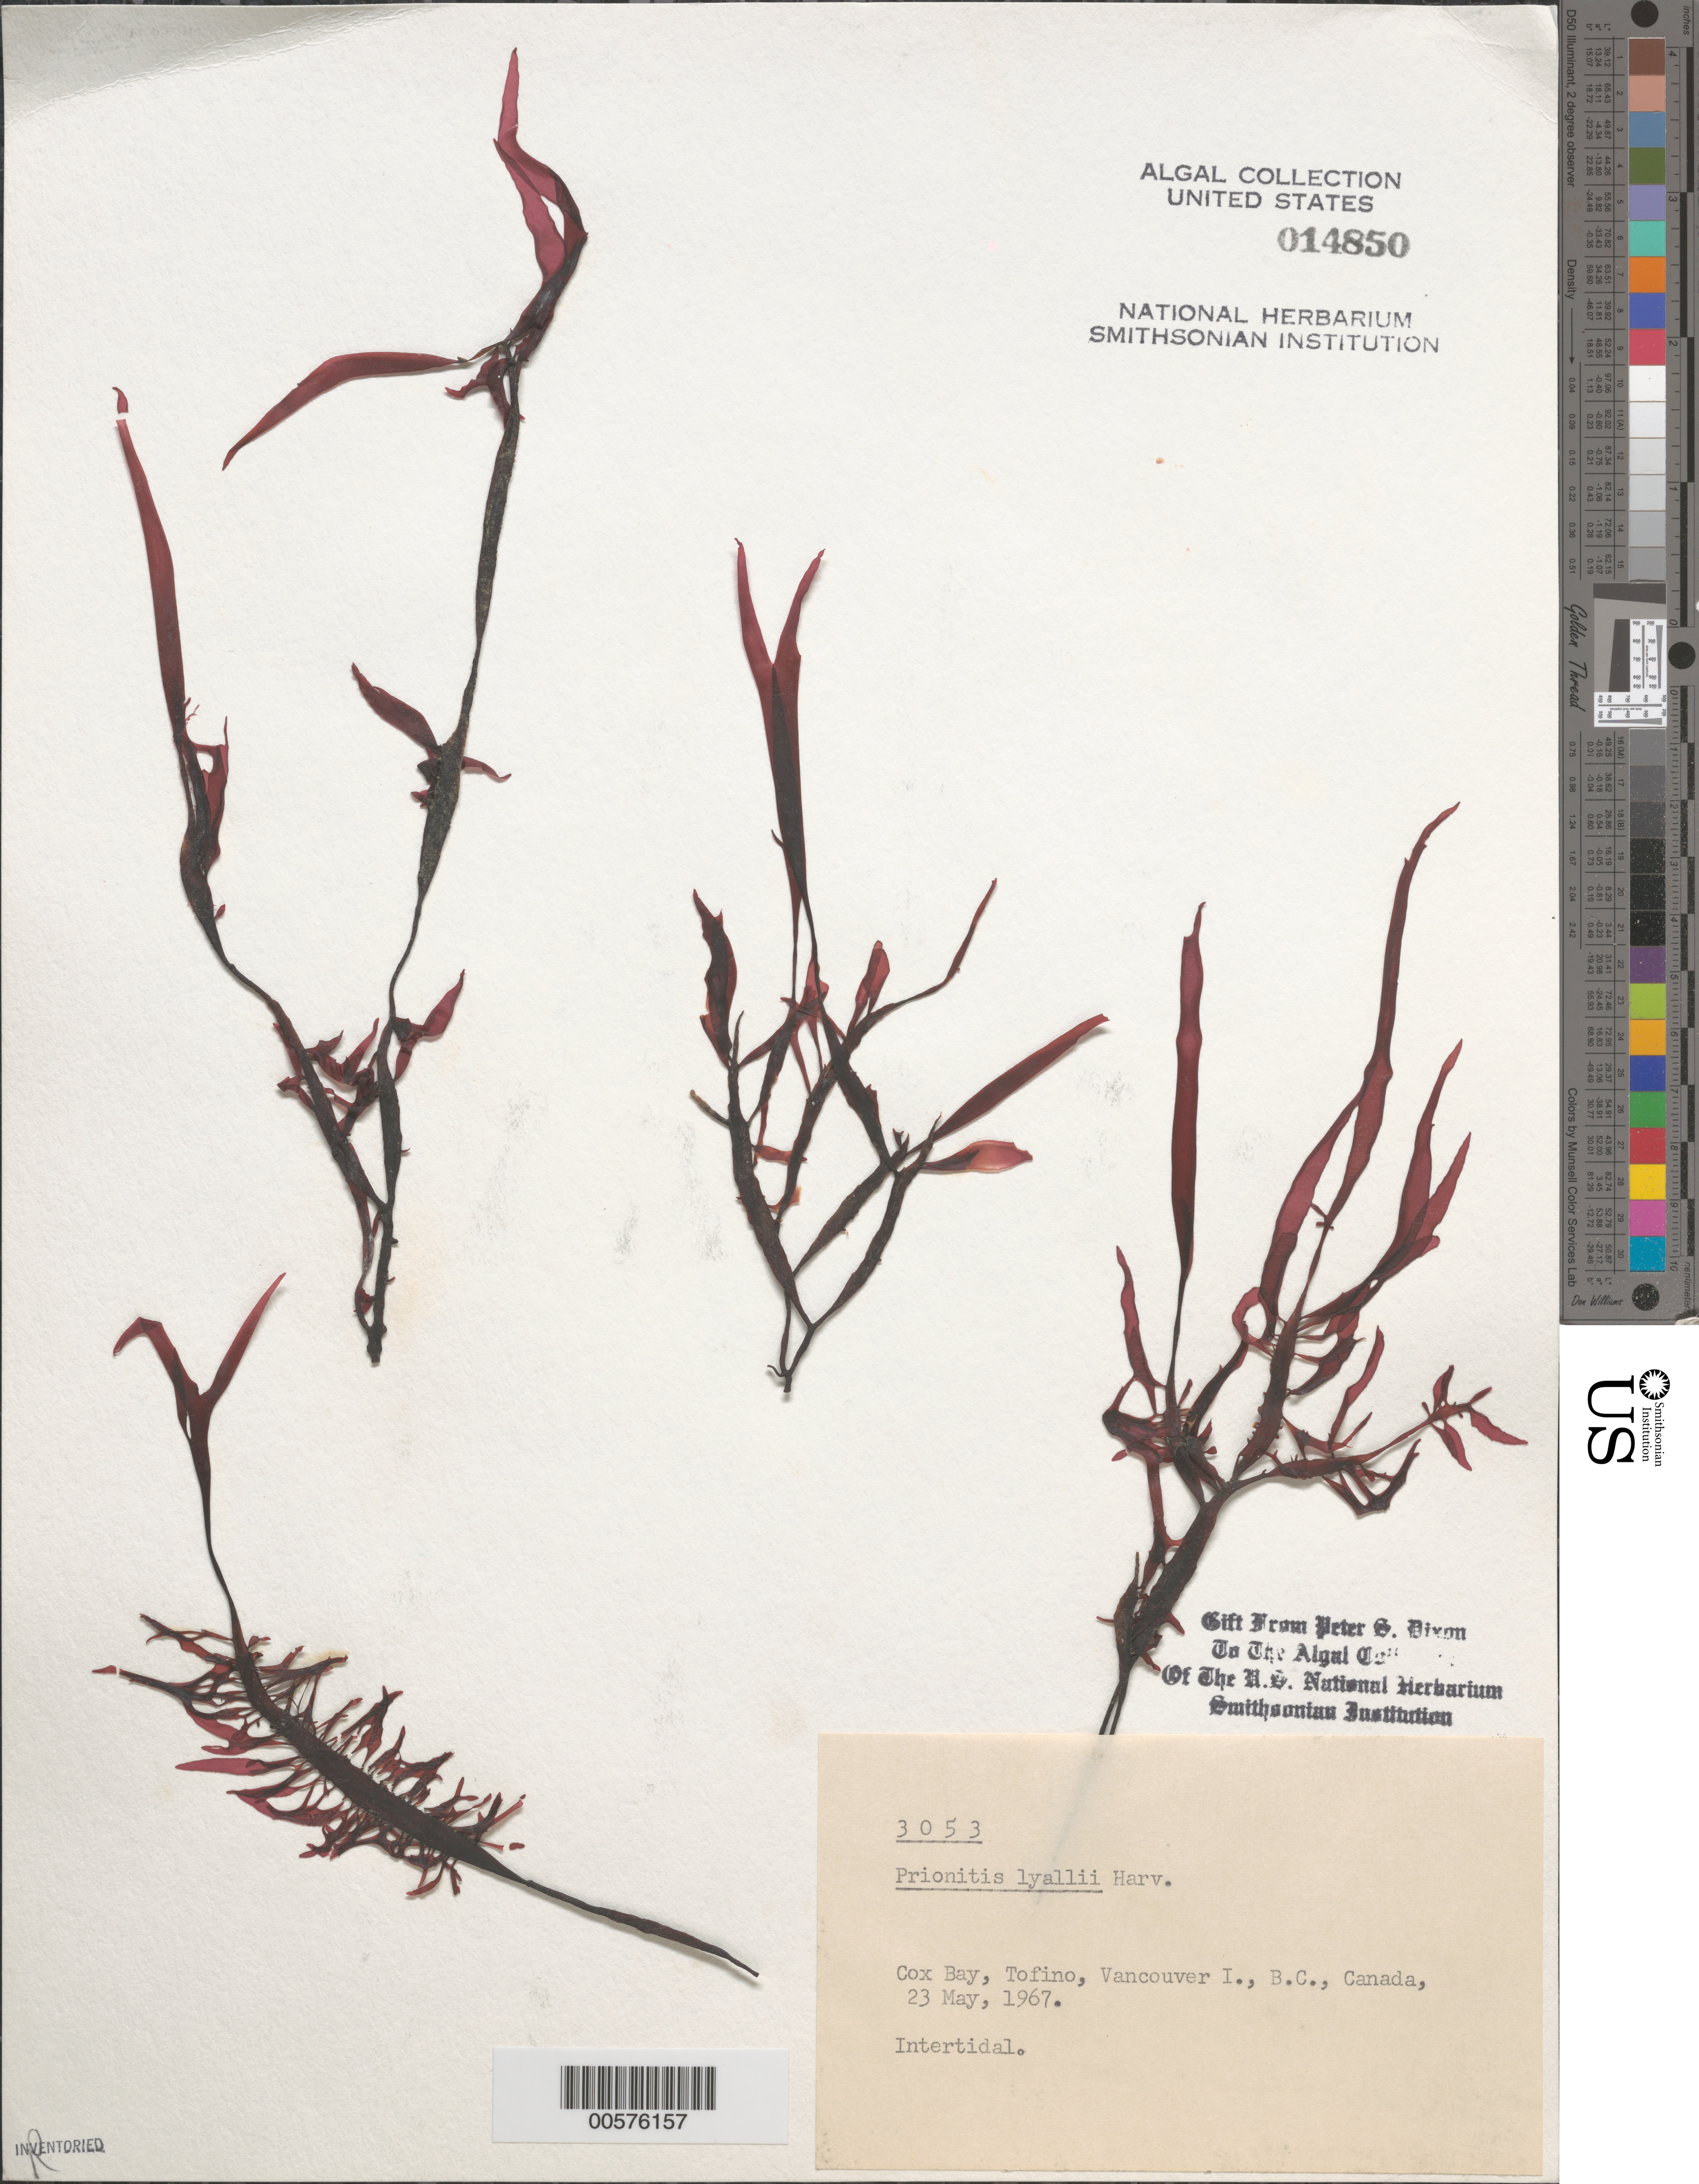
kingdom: Plantae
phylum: Rhodophyta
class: Florideophyceae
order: Cryptonemiales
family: Cryptonemiaceae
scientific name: Prionitis sternbergii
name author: (C. Agardh) J. Agardh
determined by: Algae name updating Project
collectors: P. S. Dixon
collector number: PSD 3053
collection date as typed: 23 May 1967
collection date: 1967-05-23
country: Canada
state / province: British Columbia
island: Vancouver Island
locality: Cox Bay, Tofino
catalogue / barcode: US 14850